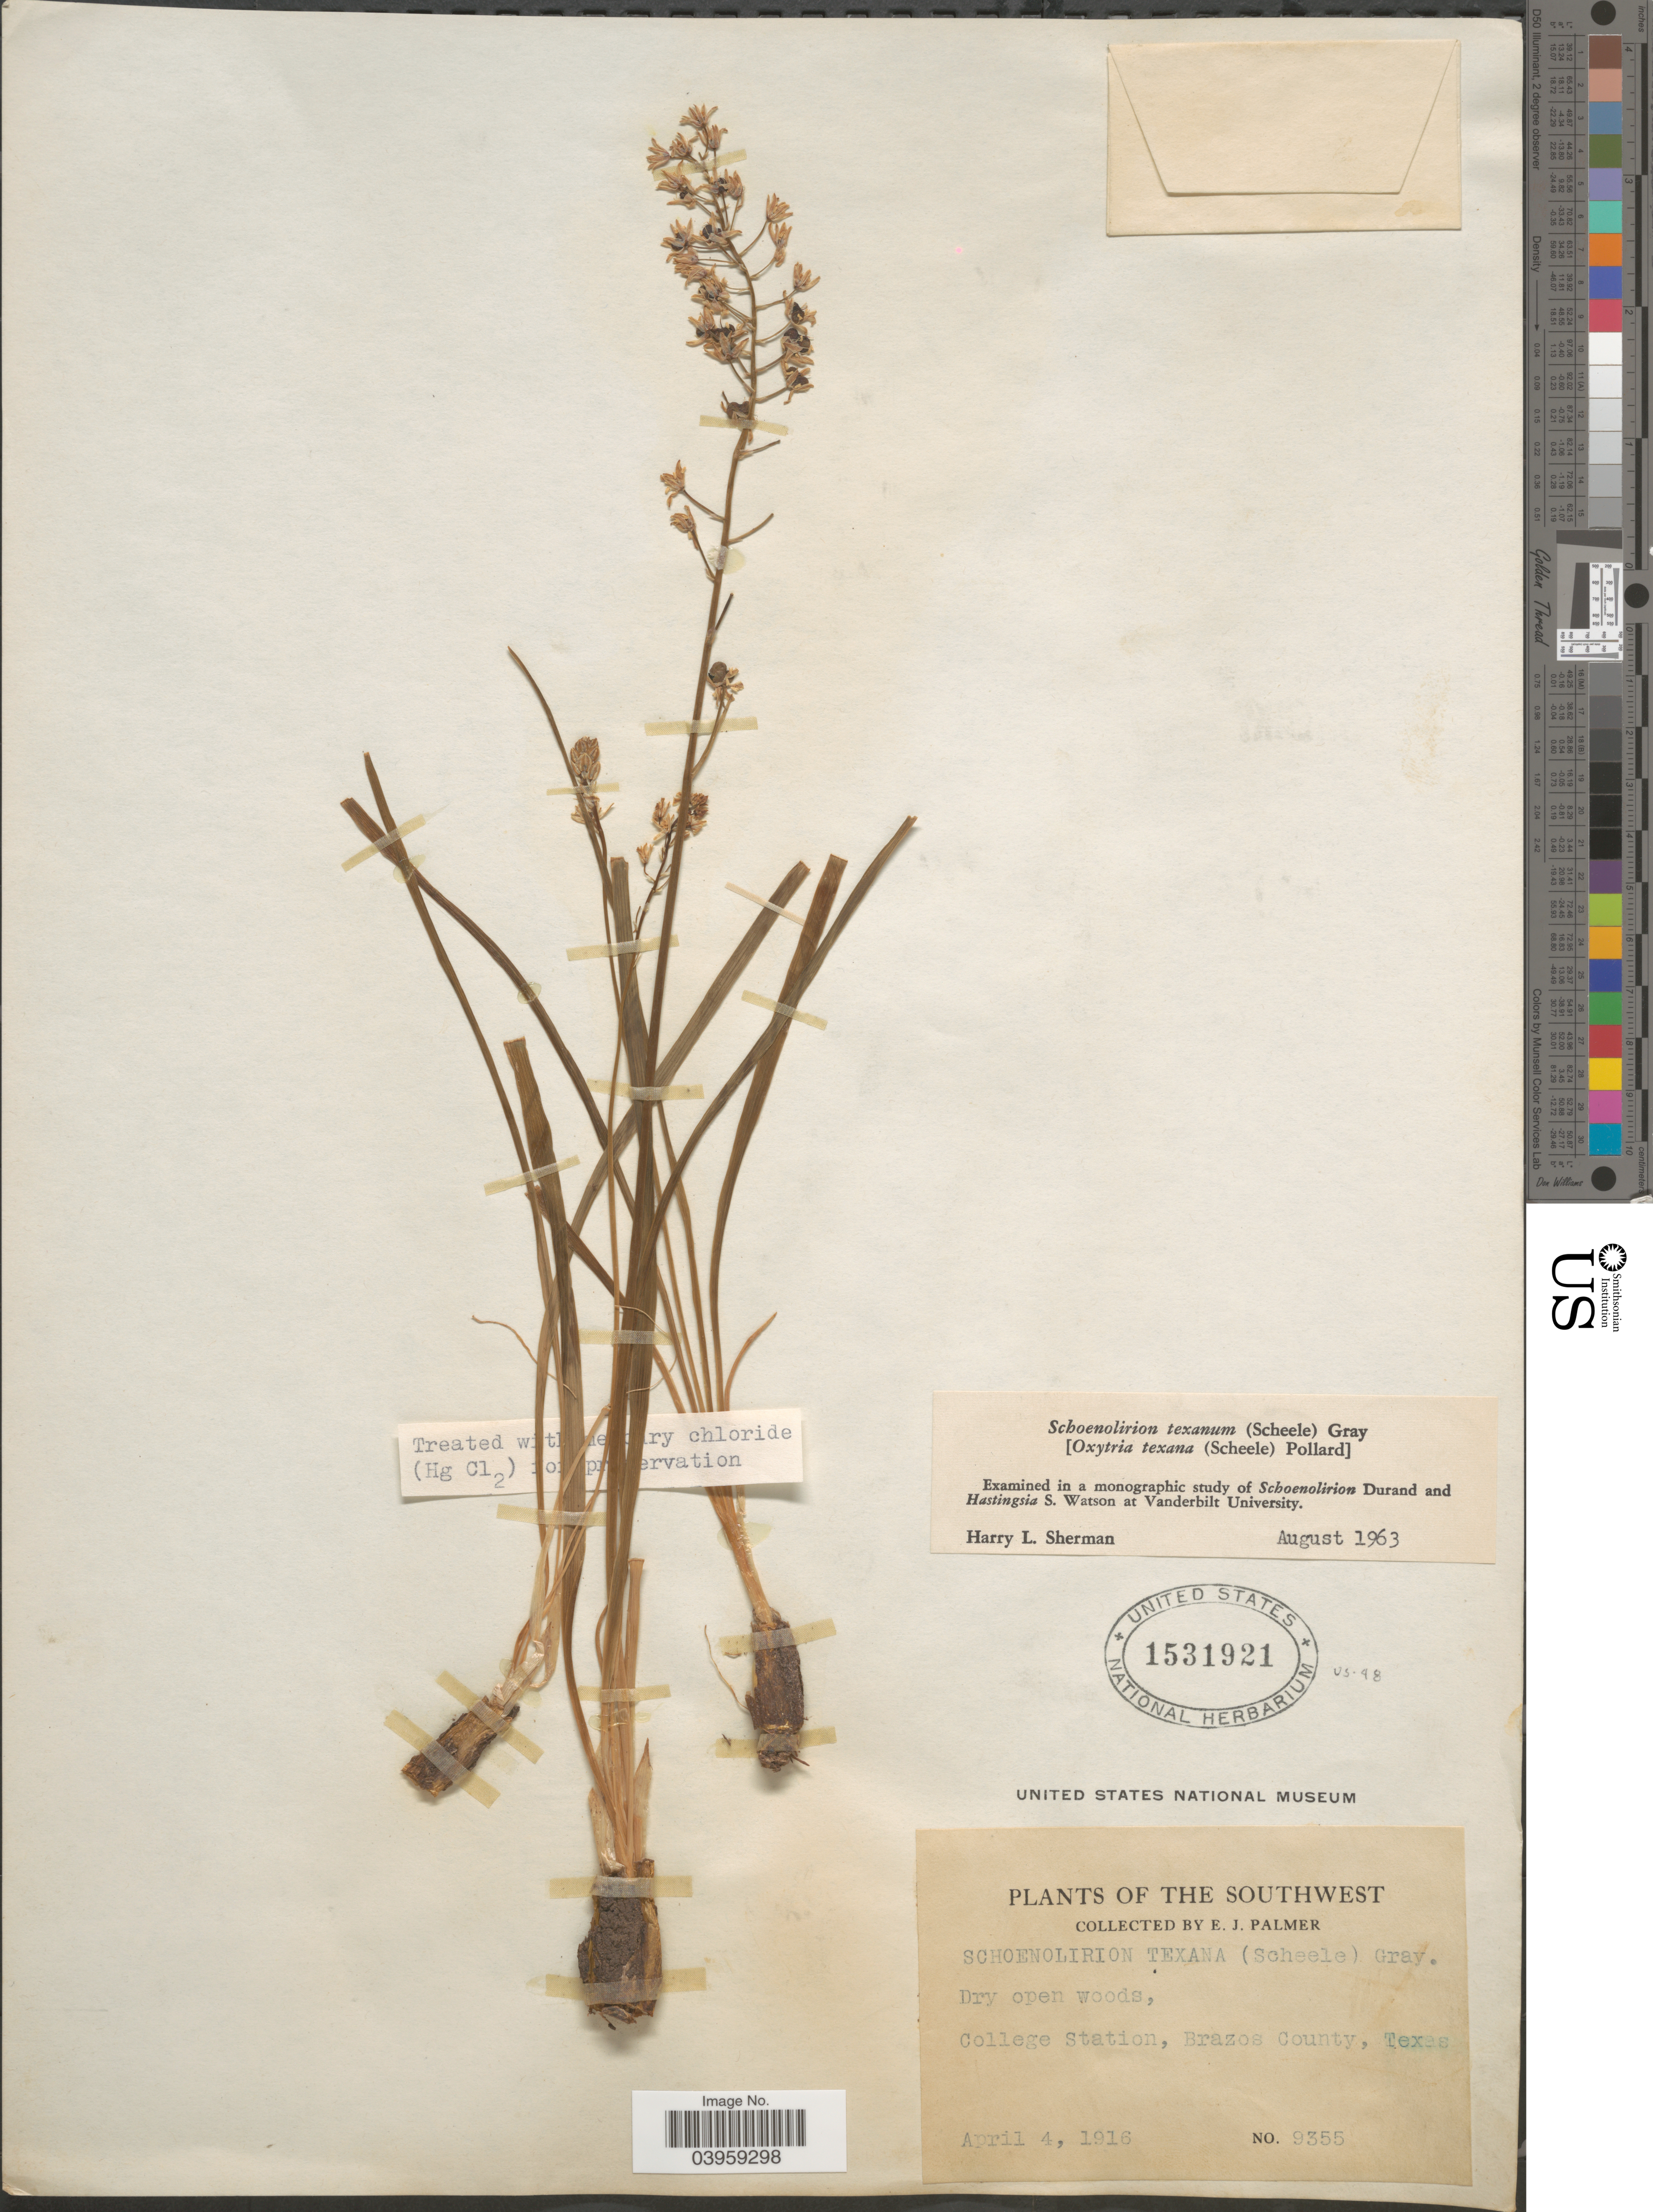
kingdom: Plantae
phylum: Tracheophyta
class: Liliopsida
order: Asparagales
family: Asparagaceae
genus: Schoenolirion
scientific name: Schoenolirion wrightii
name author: Sherman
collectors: E. J. Palmer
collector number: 9355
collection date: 1916-04-04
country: United States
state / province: Texas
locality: The Southwest. College Station, Brazos County.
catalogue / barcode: US 1531921